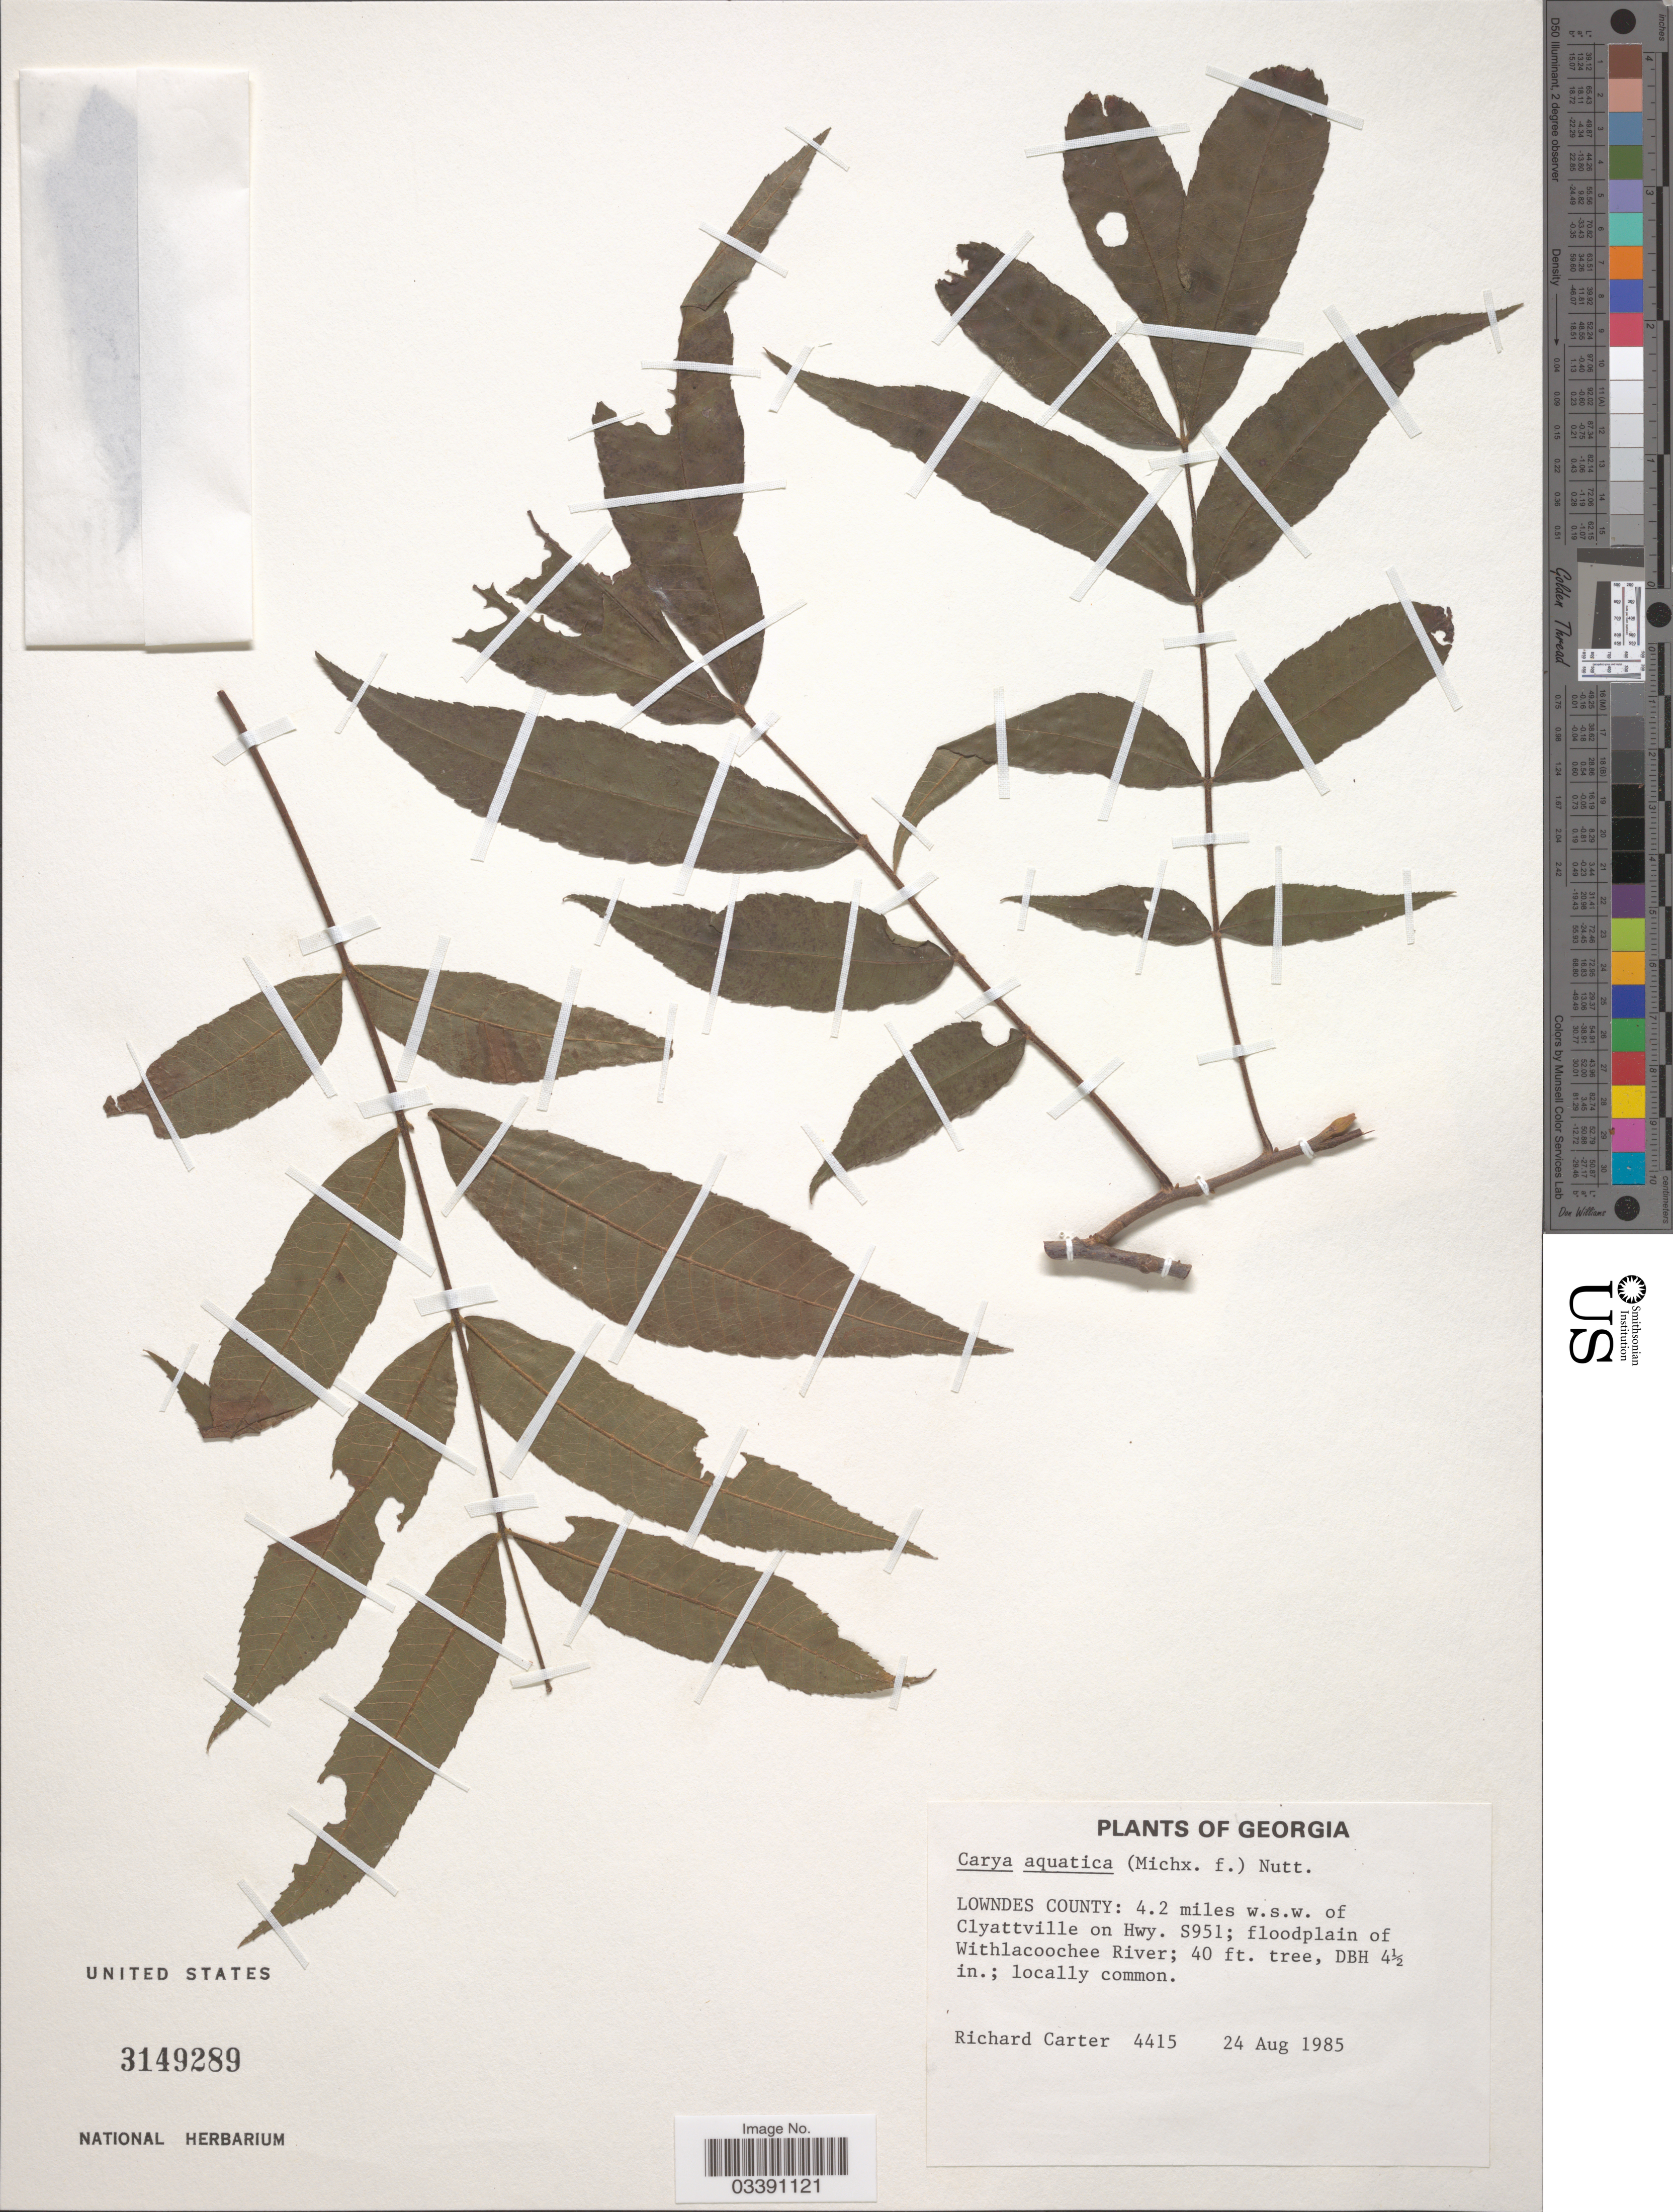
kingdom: Plantae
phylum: Tracheophyta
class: Magnoliopsida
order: Fagales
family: Juglandaceae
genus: Carya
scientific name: Carya aquatica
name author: (F. Michx.) Nutt.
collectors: R. Carter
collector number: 4415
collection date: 1985-08-24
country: United States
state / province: Georgia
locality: Lowndes County: 4.2 miles w.s.w. of Clyattville on Hwy. S951; floodplain of Withlacoochee River.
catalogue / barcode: US 3149289